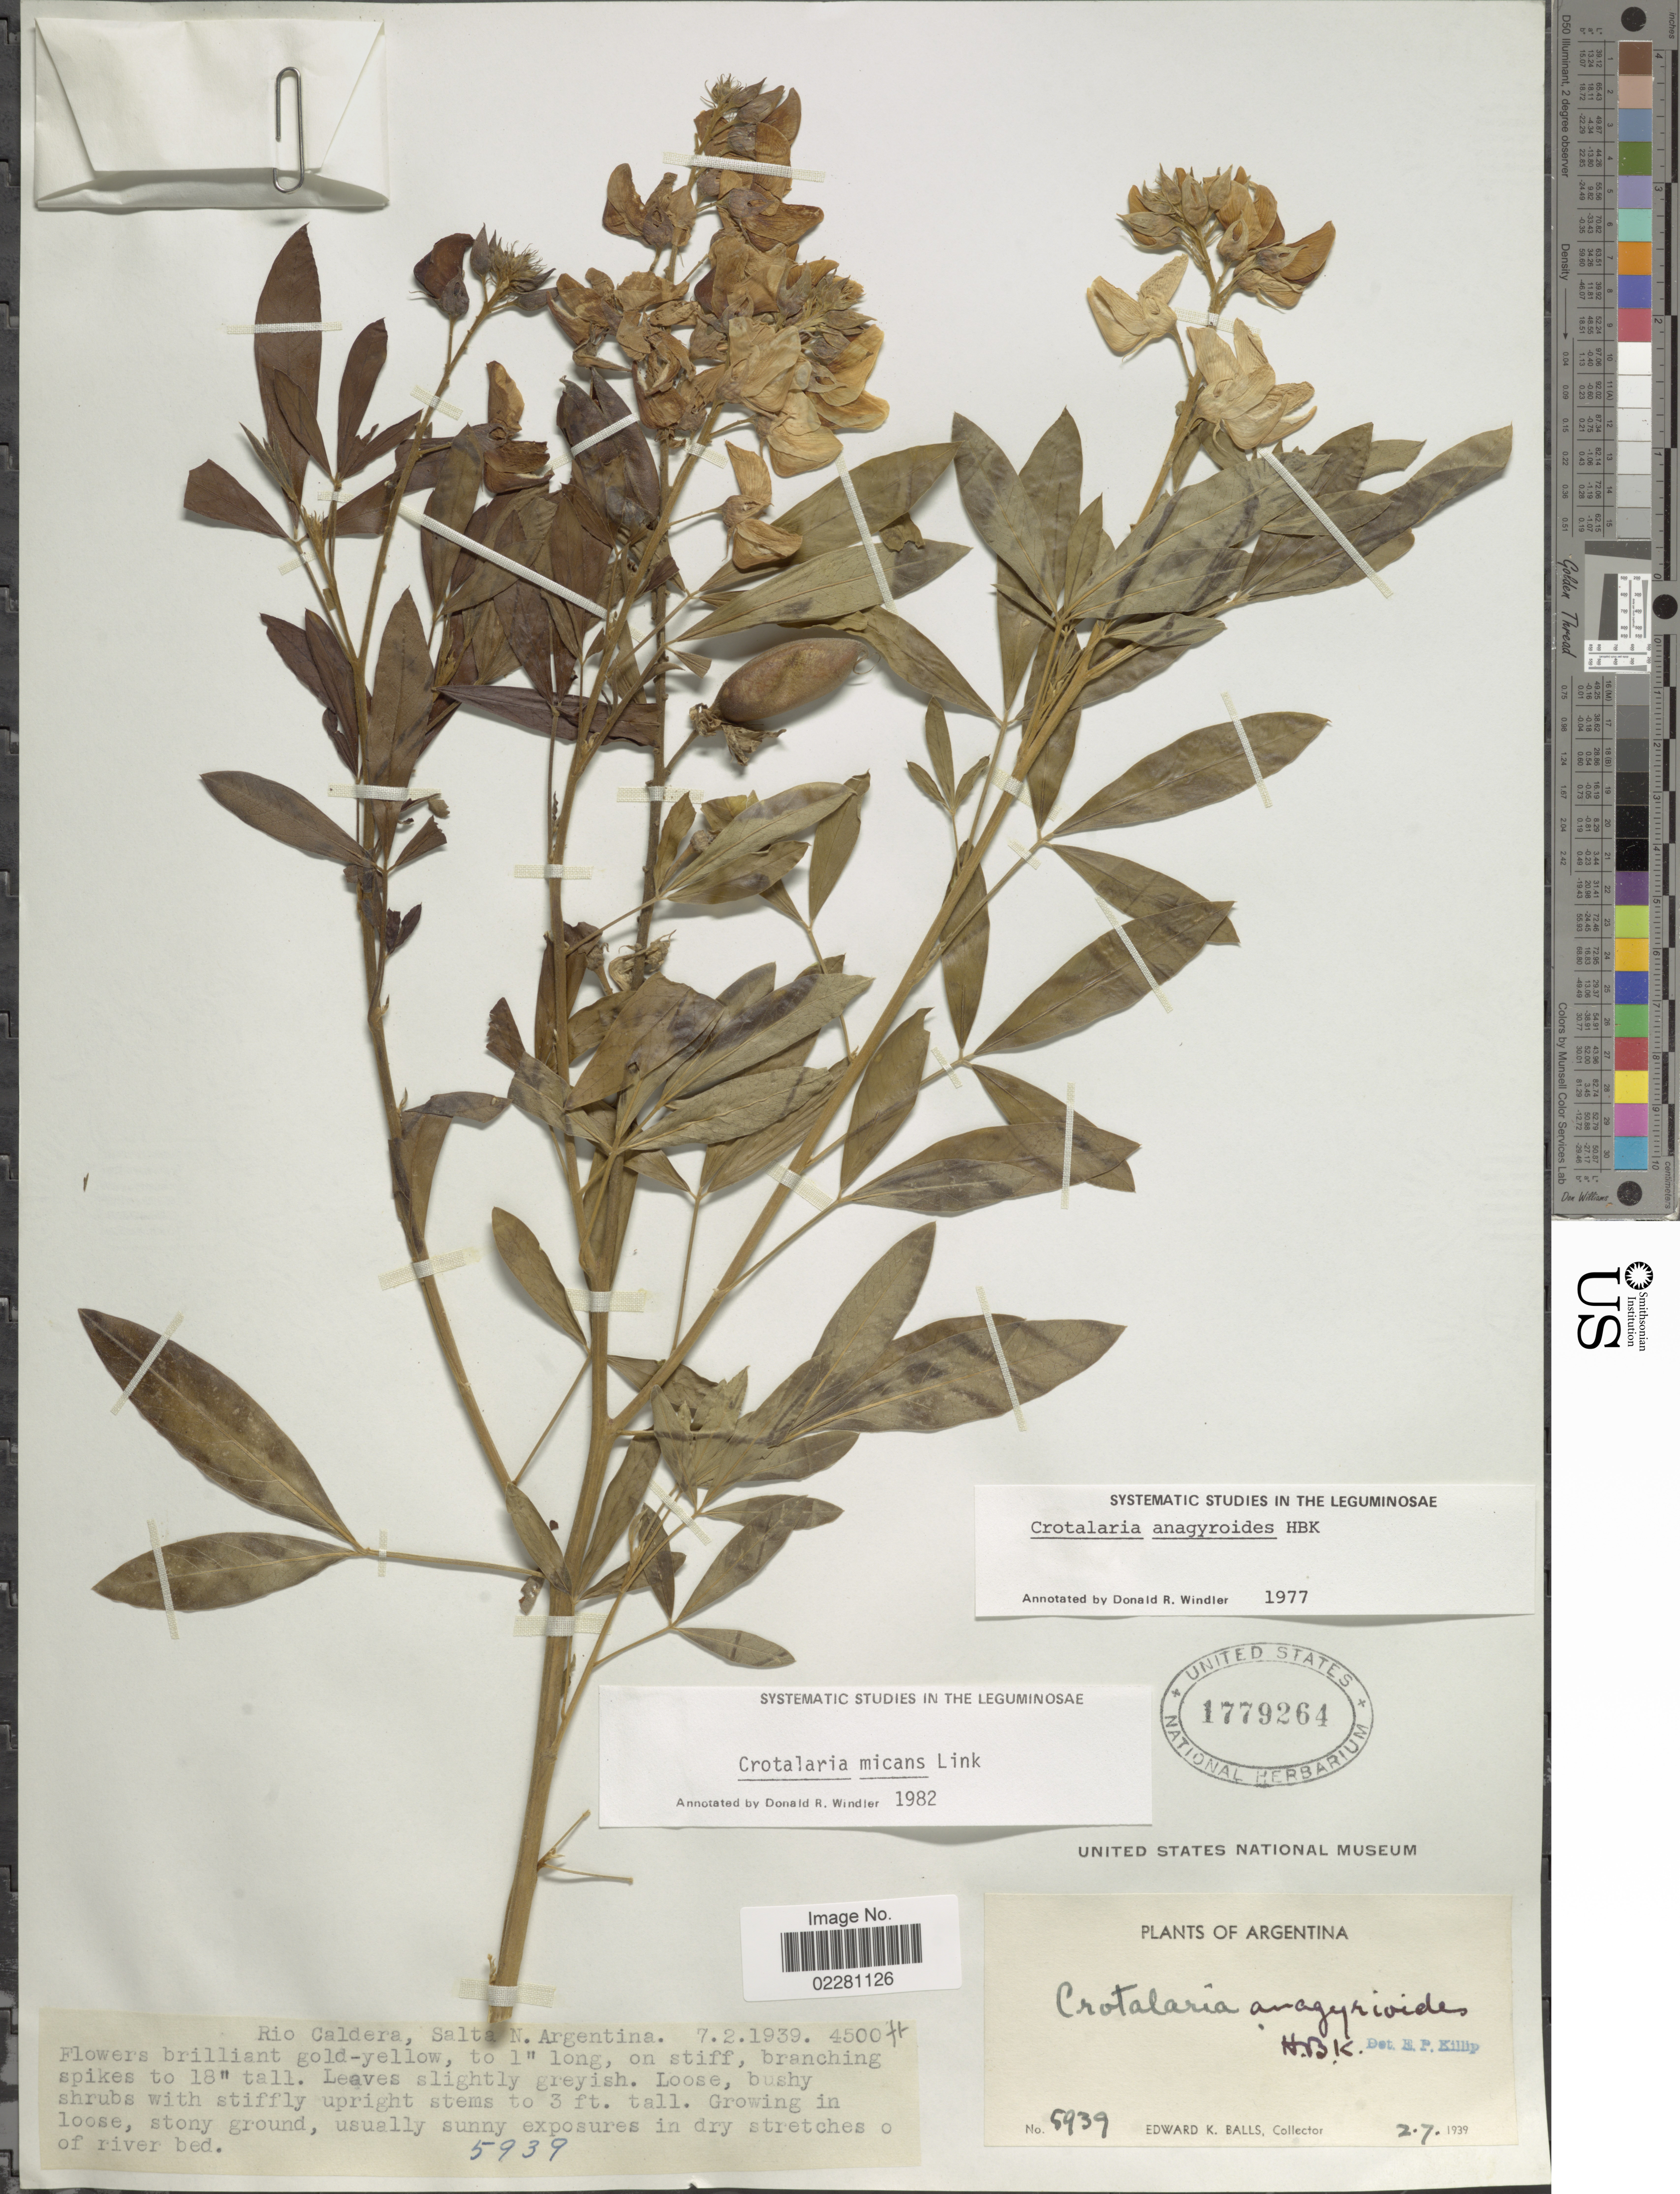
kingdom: Plantae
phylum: Tracheophyta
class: Magnoliopsida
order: Fabales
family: Fabaceae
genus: Crotalaria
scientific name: Crotalaria micans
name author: Link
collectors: E. K. Balls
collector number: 5939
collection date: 1939-07-02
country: Argentina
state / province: Salta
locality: Rio Caldera, N. Argentina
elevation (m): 1372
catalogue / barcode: US 1779264